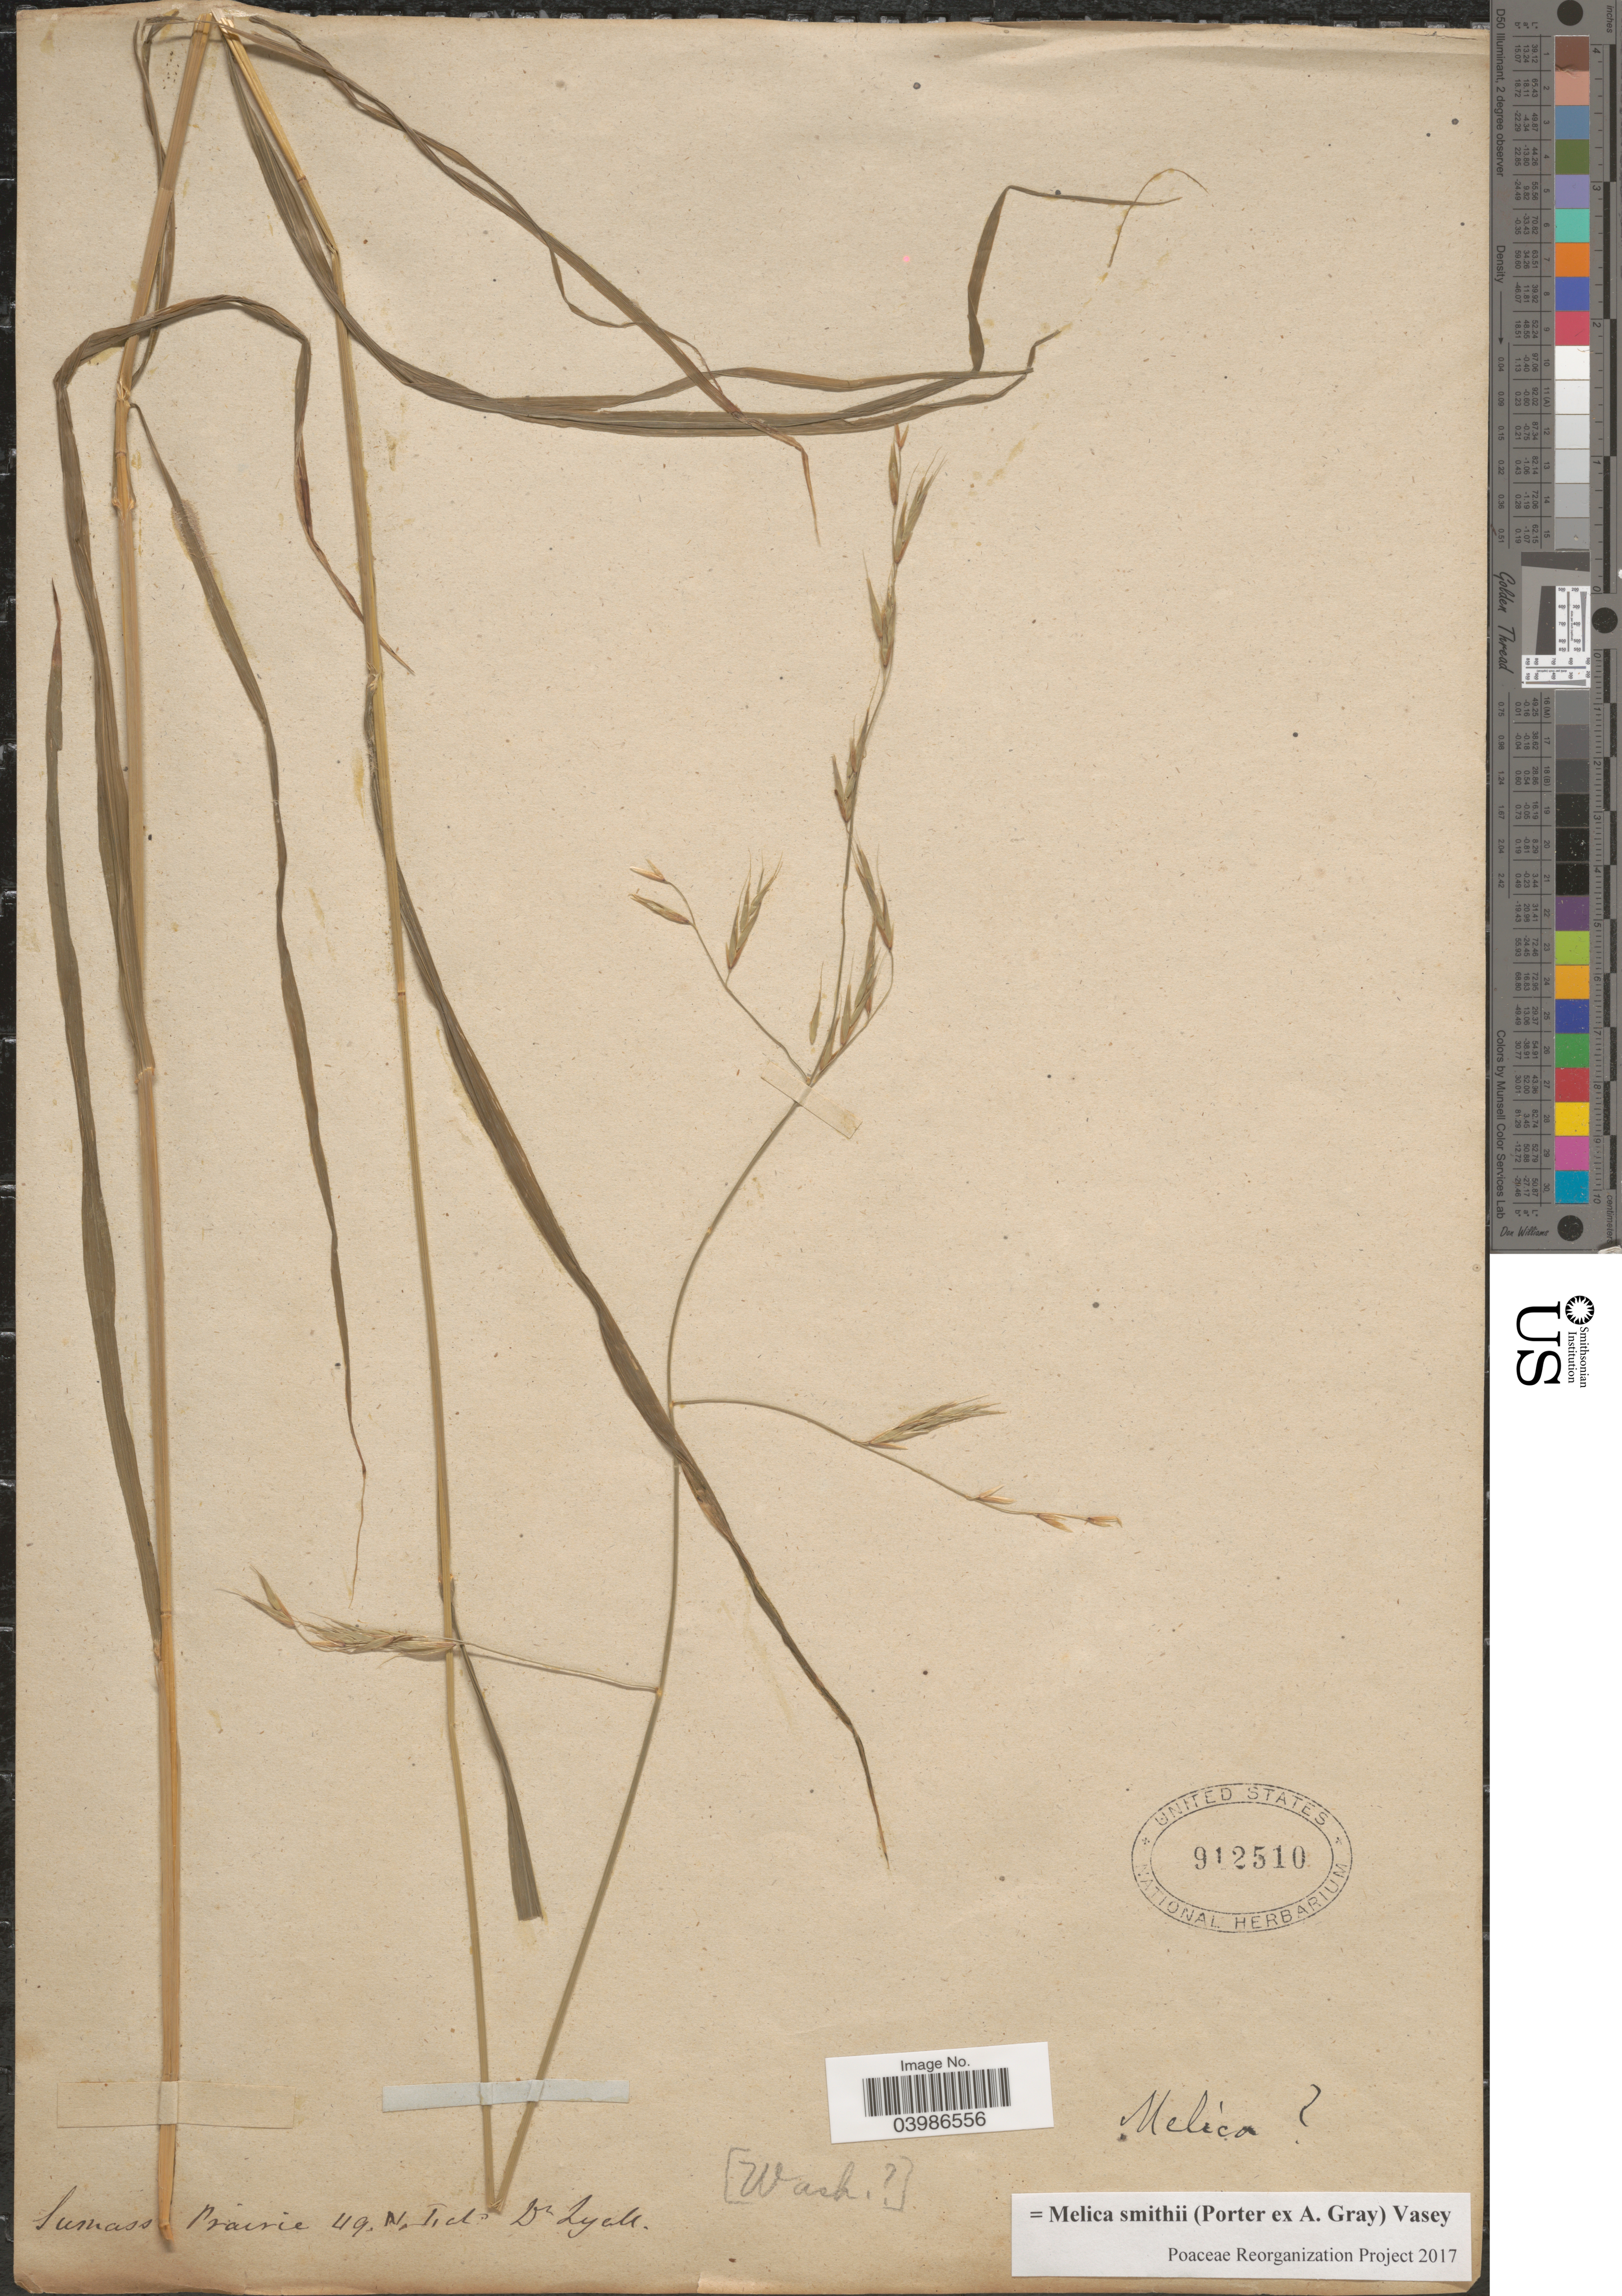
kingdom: Plantae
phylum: Tracheophyta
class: Liliopsida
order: Poales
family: Poaceae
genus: Melica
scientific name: Melica smithii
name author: (Porter ex A. Gray) Vasey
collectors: -. Lyall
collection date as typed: Transcribed d/m/y: //49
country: United States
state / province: Washington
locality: Sumass Prairie.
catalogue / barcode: US 912510